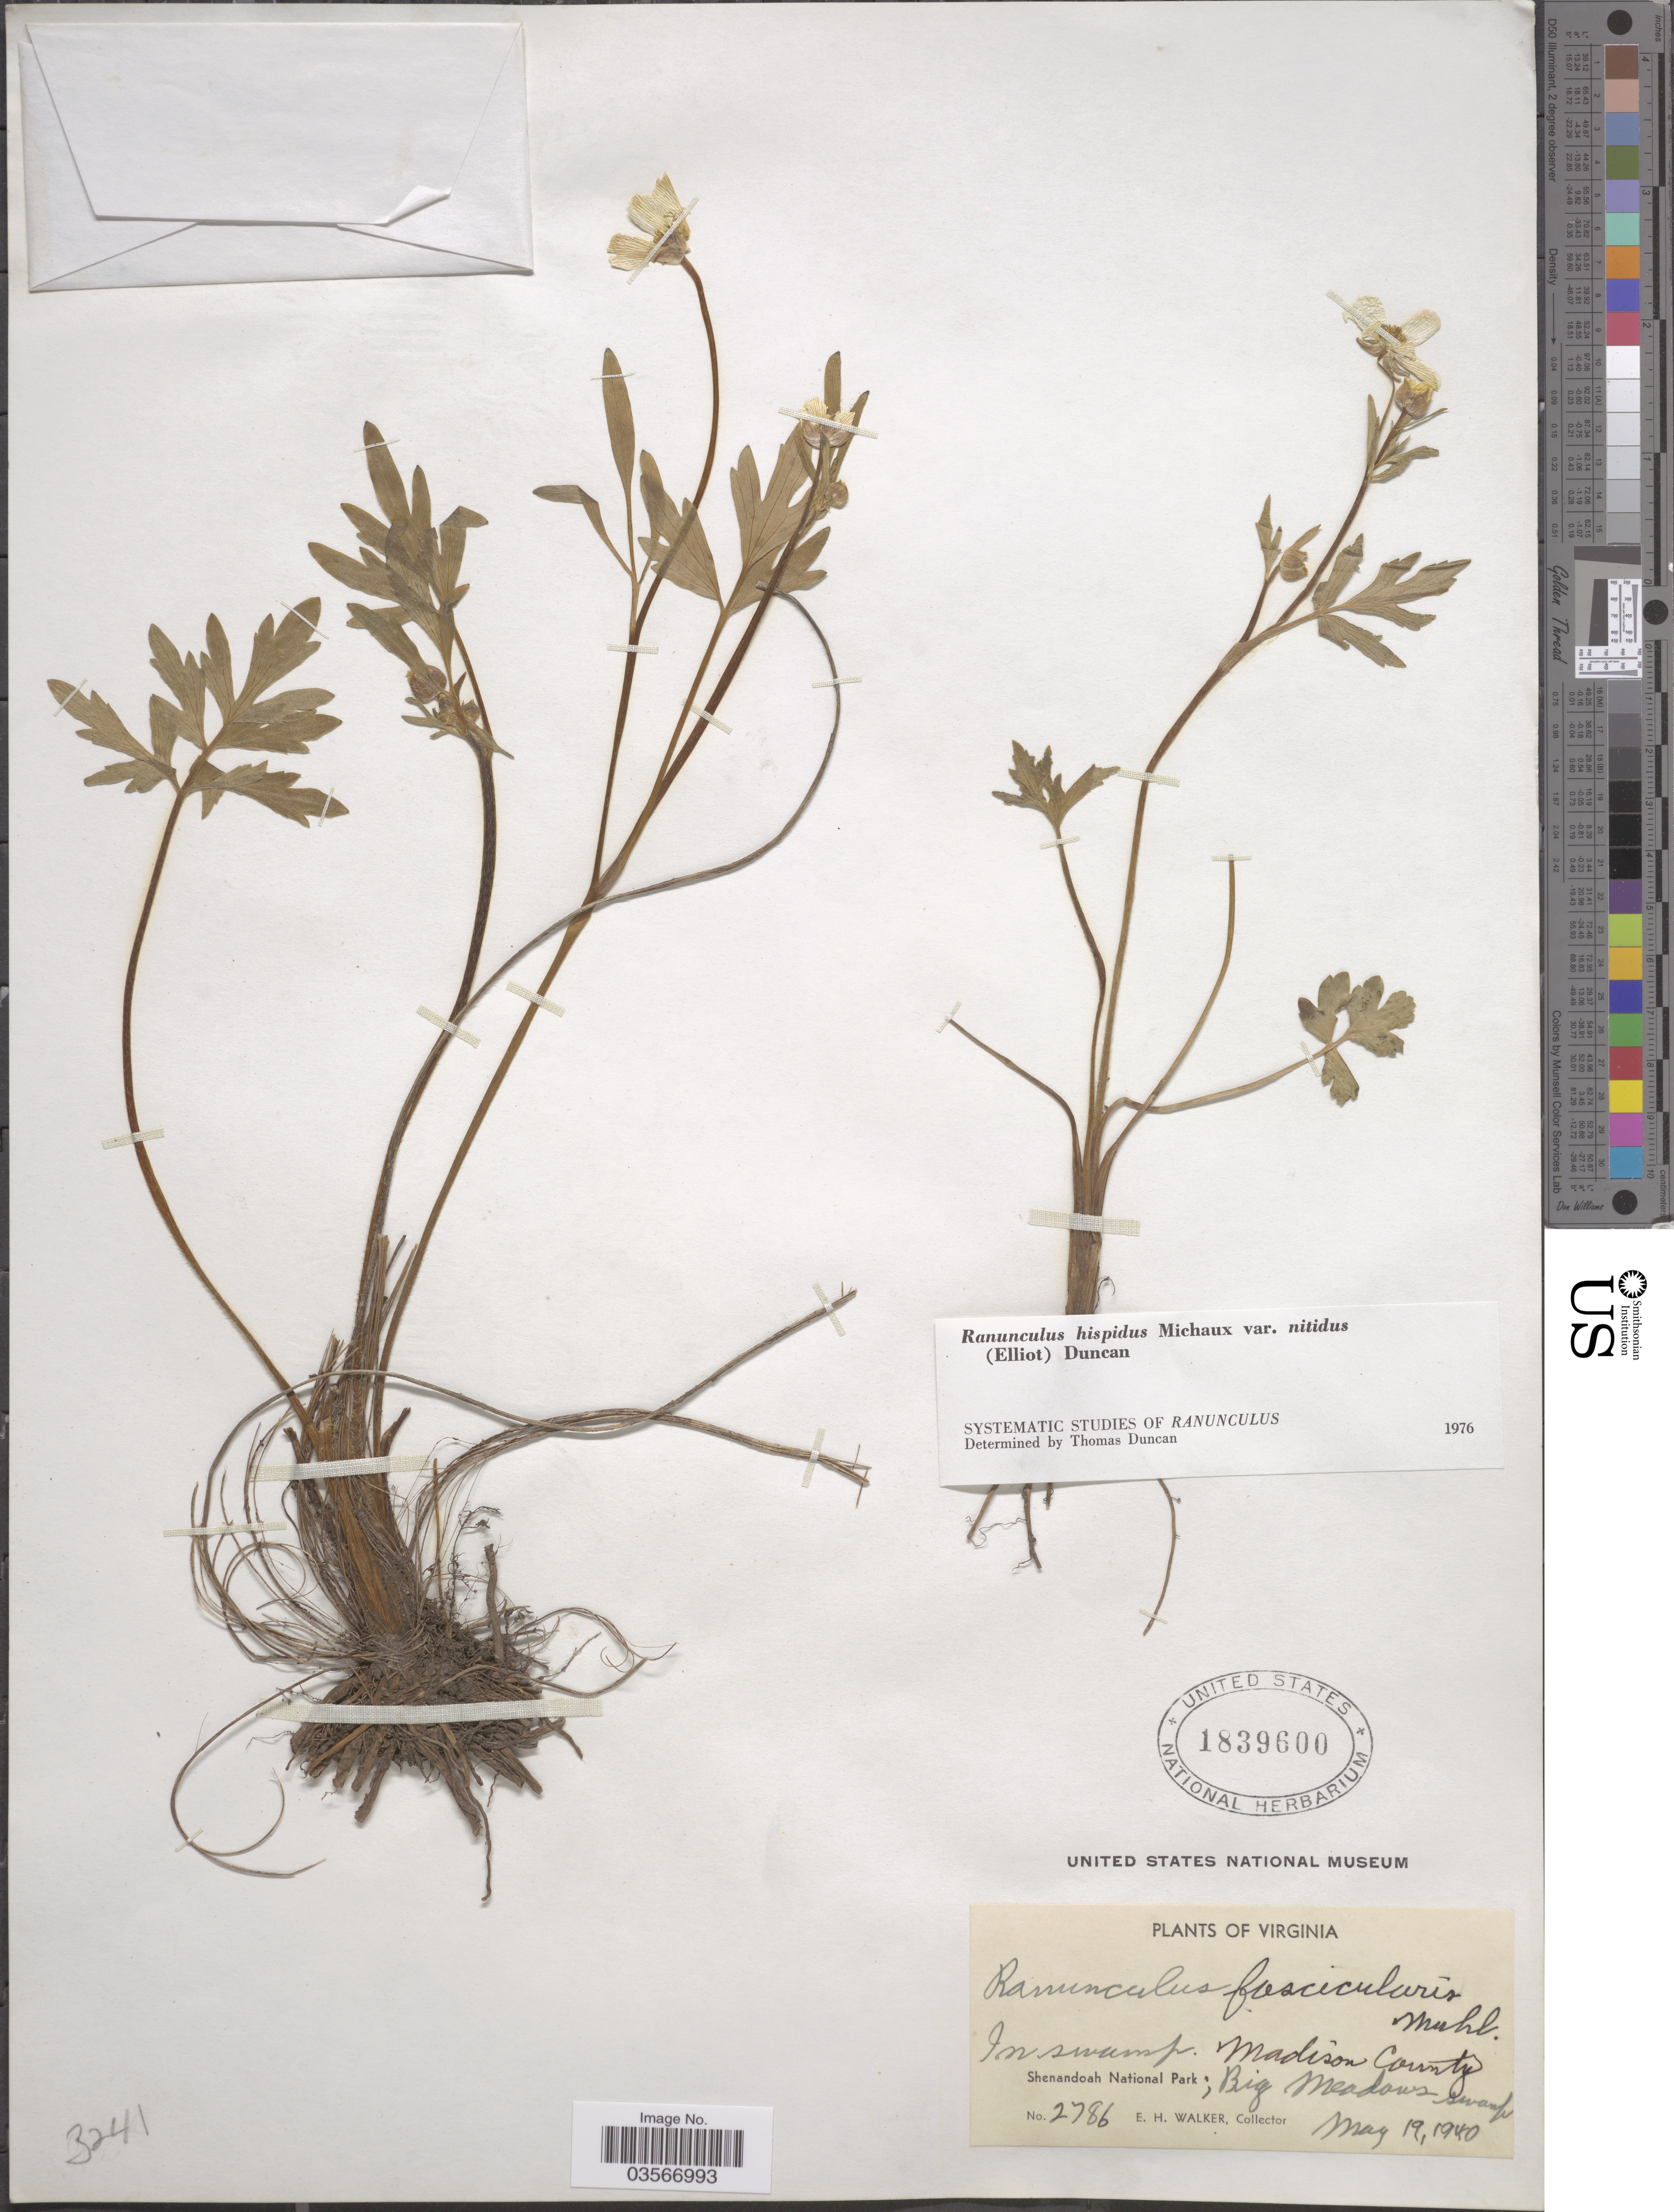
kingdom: Plantae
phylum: Tracheophyta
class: Magnoliopsida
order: Ranunculales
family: Ranunculaceae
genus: Ranunculus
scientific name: Ranunculus hispidus var. nitidus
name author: (Chapm.) T. Duncan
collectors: E. H. Walker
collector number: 2786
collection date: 1940-05-19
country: United States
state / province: Virginia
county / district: Madison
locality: Shenandoah National Park; Big Meadows swamp.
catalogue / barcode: US 1839600